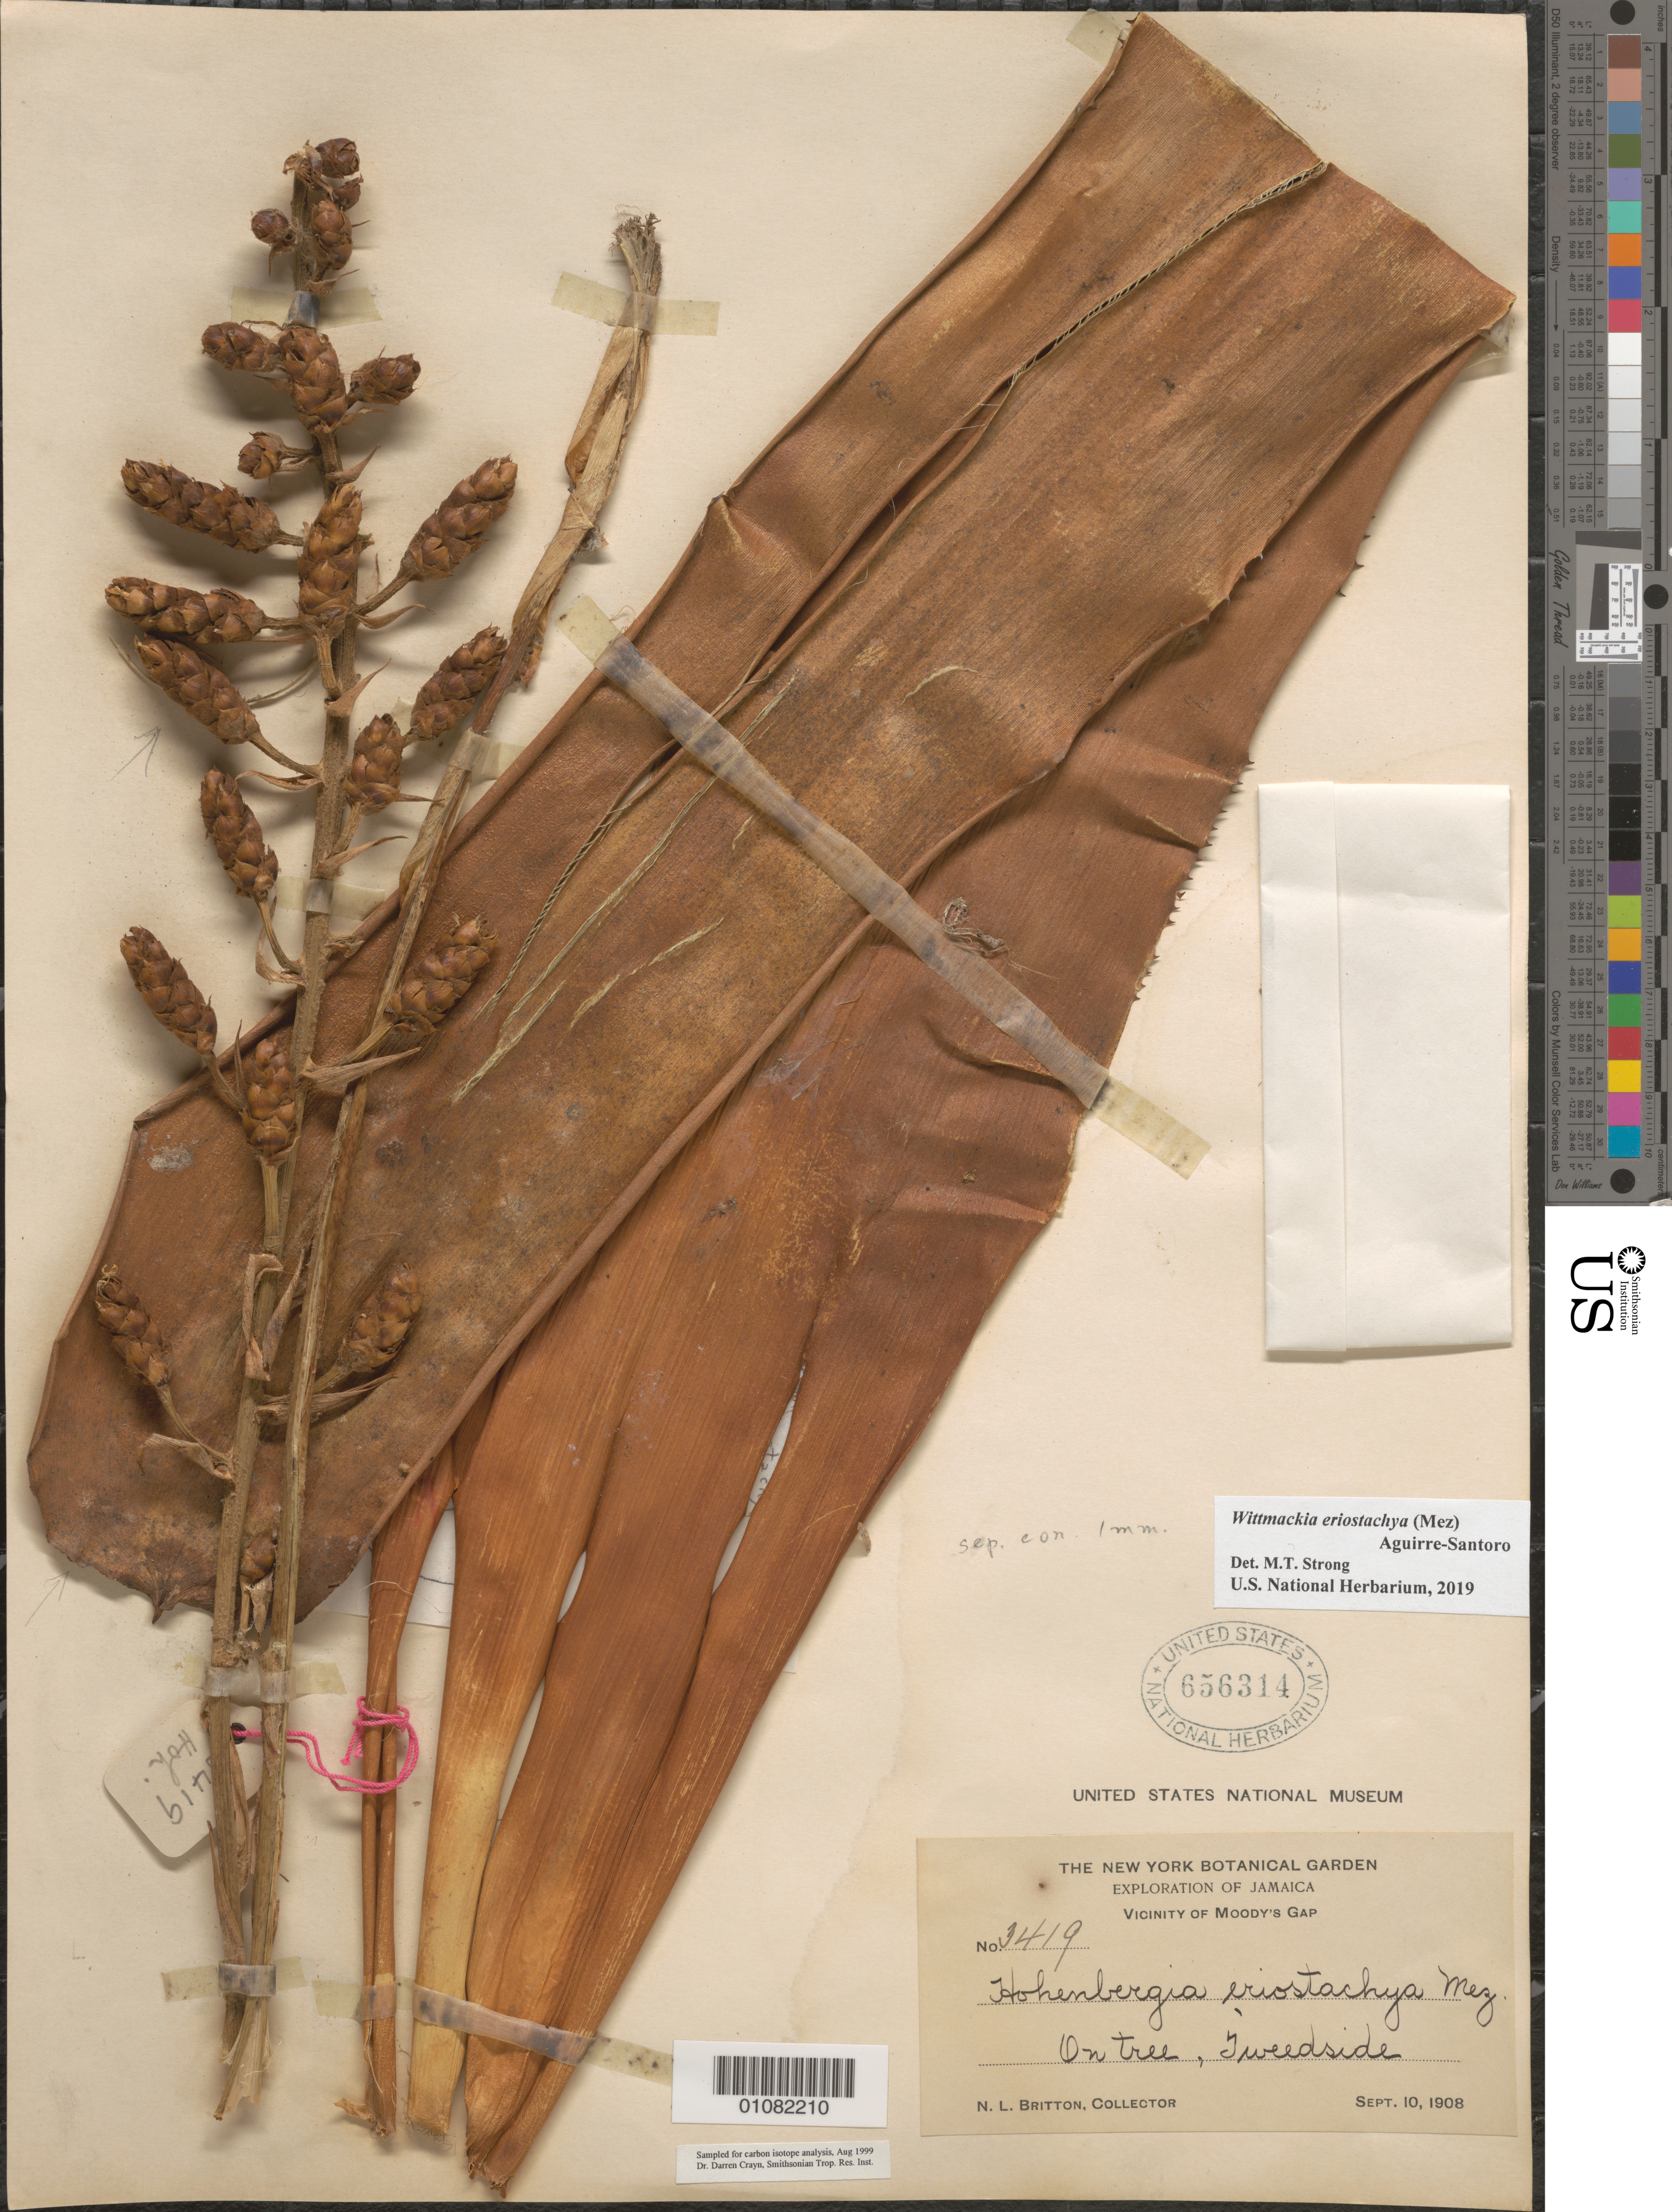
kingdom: Plantae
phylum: Tracheophyta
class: Liliopsida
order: Poales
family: Bromeliaceae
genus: Wittmackia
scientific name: Wittmackia eriostachya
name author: (Mez) Aguirre-Santoro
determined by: Strong, Mark T., (BOT), Smithsonian Institution - National Museum of Natural History (UNITED STATES)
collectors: N. Britton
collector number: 3419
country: Jamaica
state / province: Clarendon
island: Jamaica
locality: Vicinity of Moody's Gap, Tweedside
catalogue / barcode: US 656314